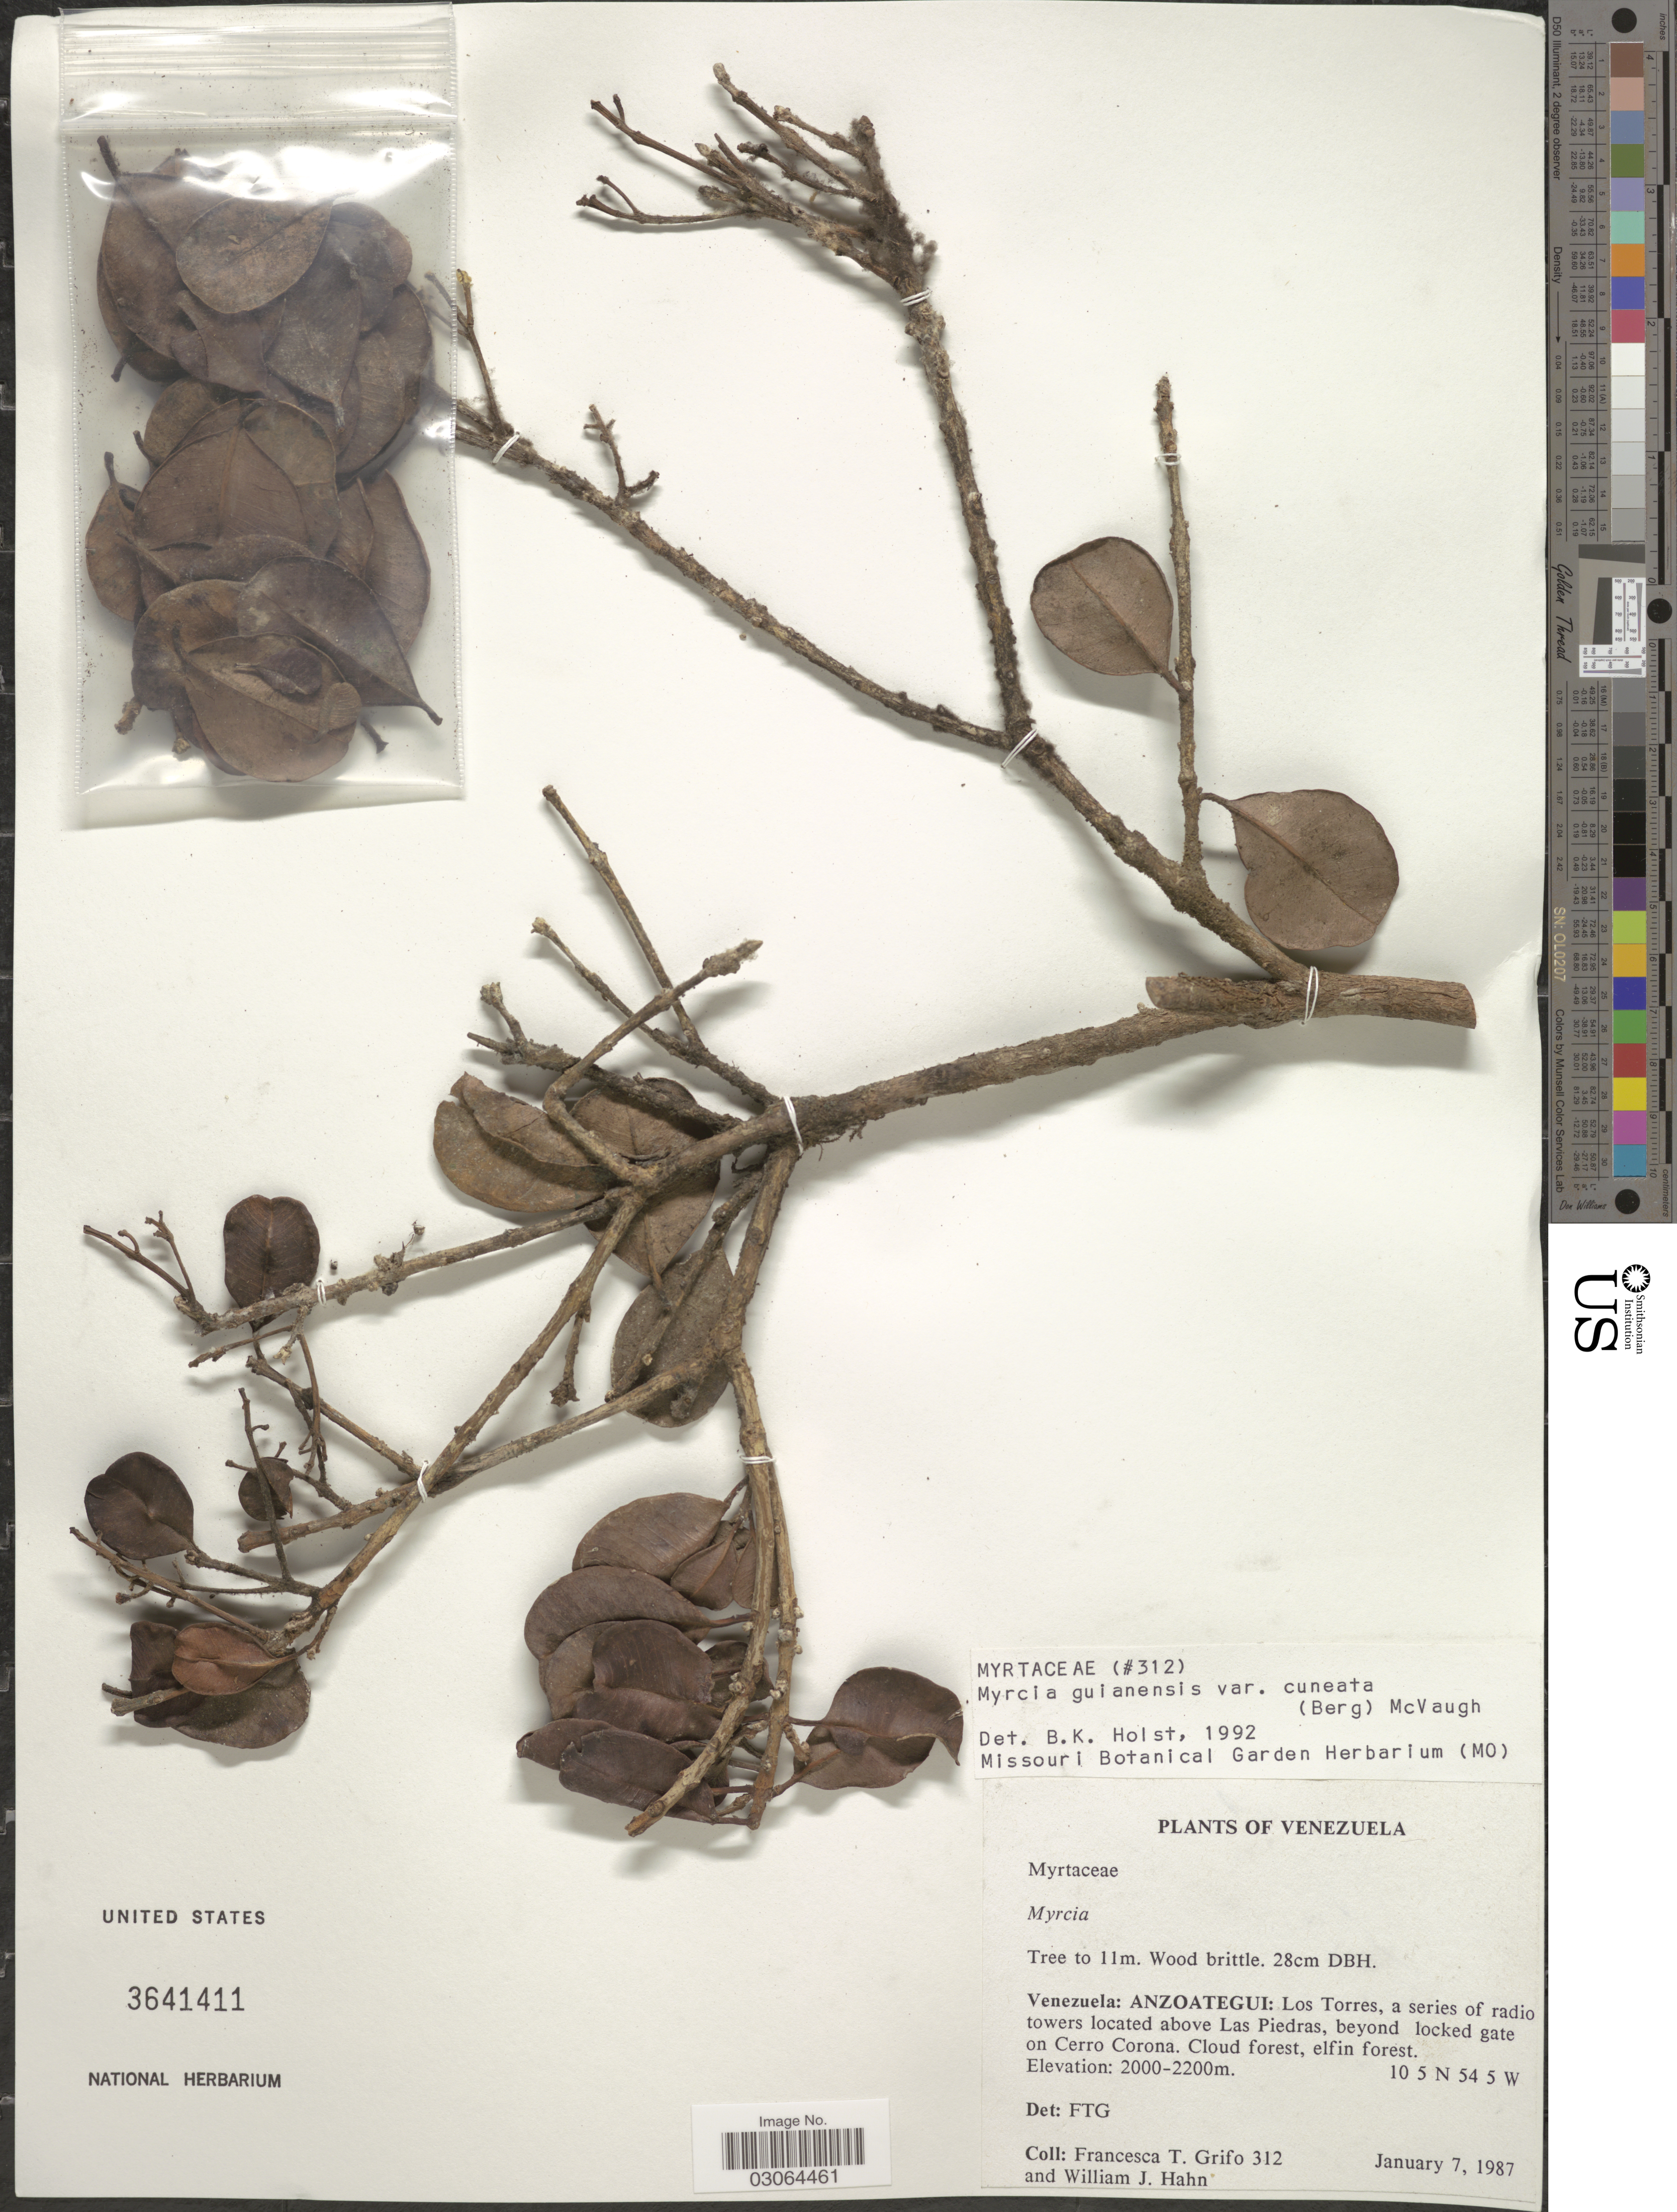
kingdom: Plantae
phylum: Tracheophyta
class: Magnoliopsida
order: Myrtales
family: Myrtaceae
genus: Myrcia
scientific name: Myrcia guianensis var. cuneata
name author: (O. Berg) McVaugh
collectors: F. Grifo & W. J. Hahn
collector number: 312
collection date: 1987-01-07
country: Venezuela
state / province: Anzoategui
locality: Los Torres, a series of radio towers located above Las Piedras, beyond locked above Las Piedras, beyond locked gate on Cerro Corona.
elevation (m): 2000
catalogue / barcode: US 3641411